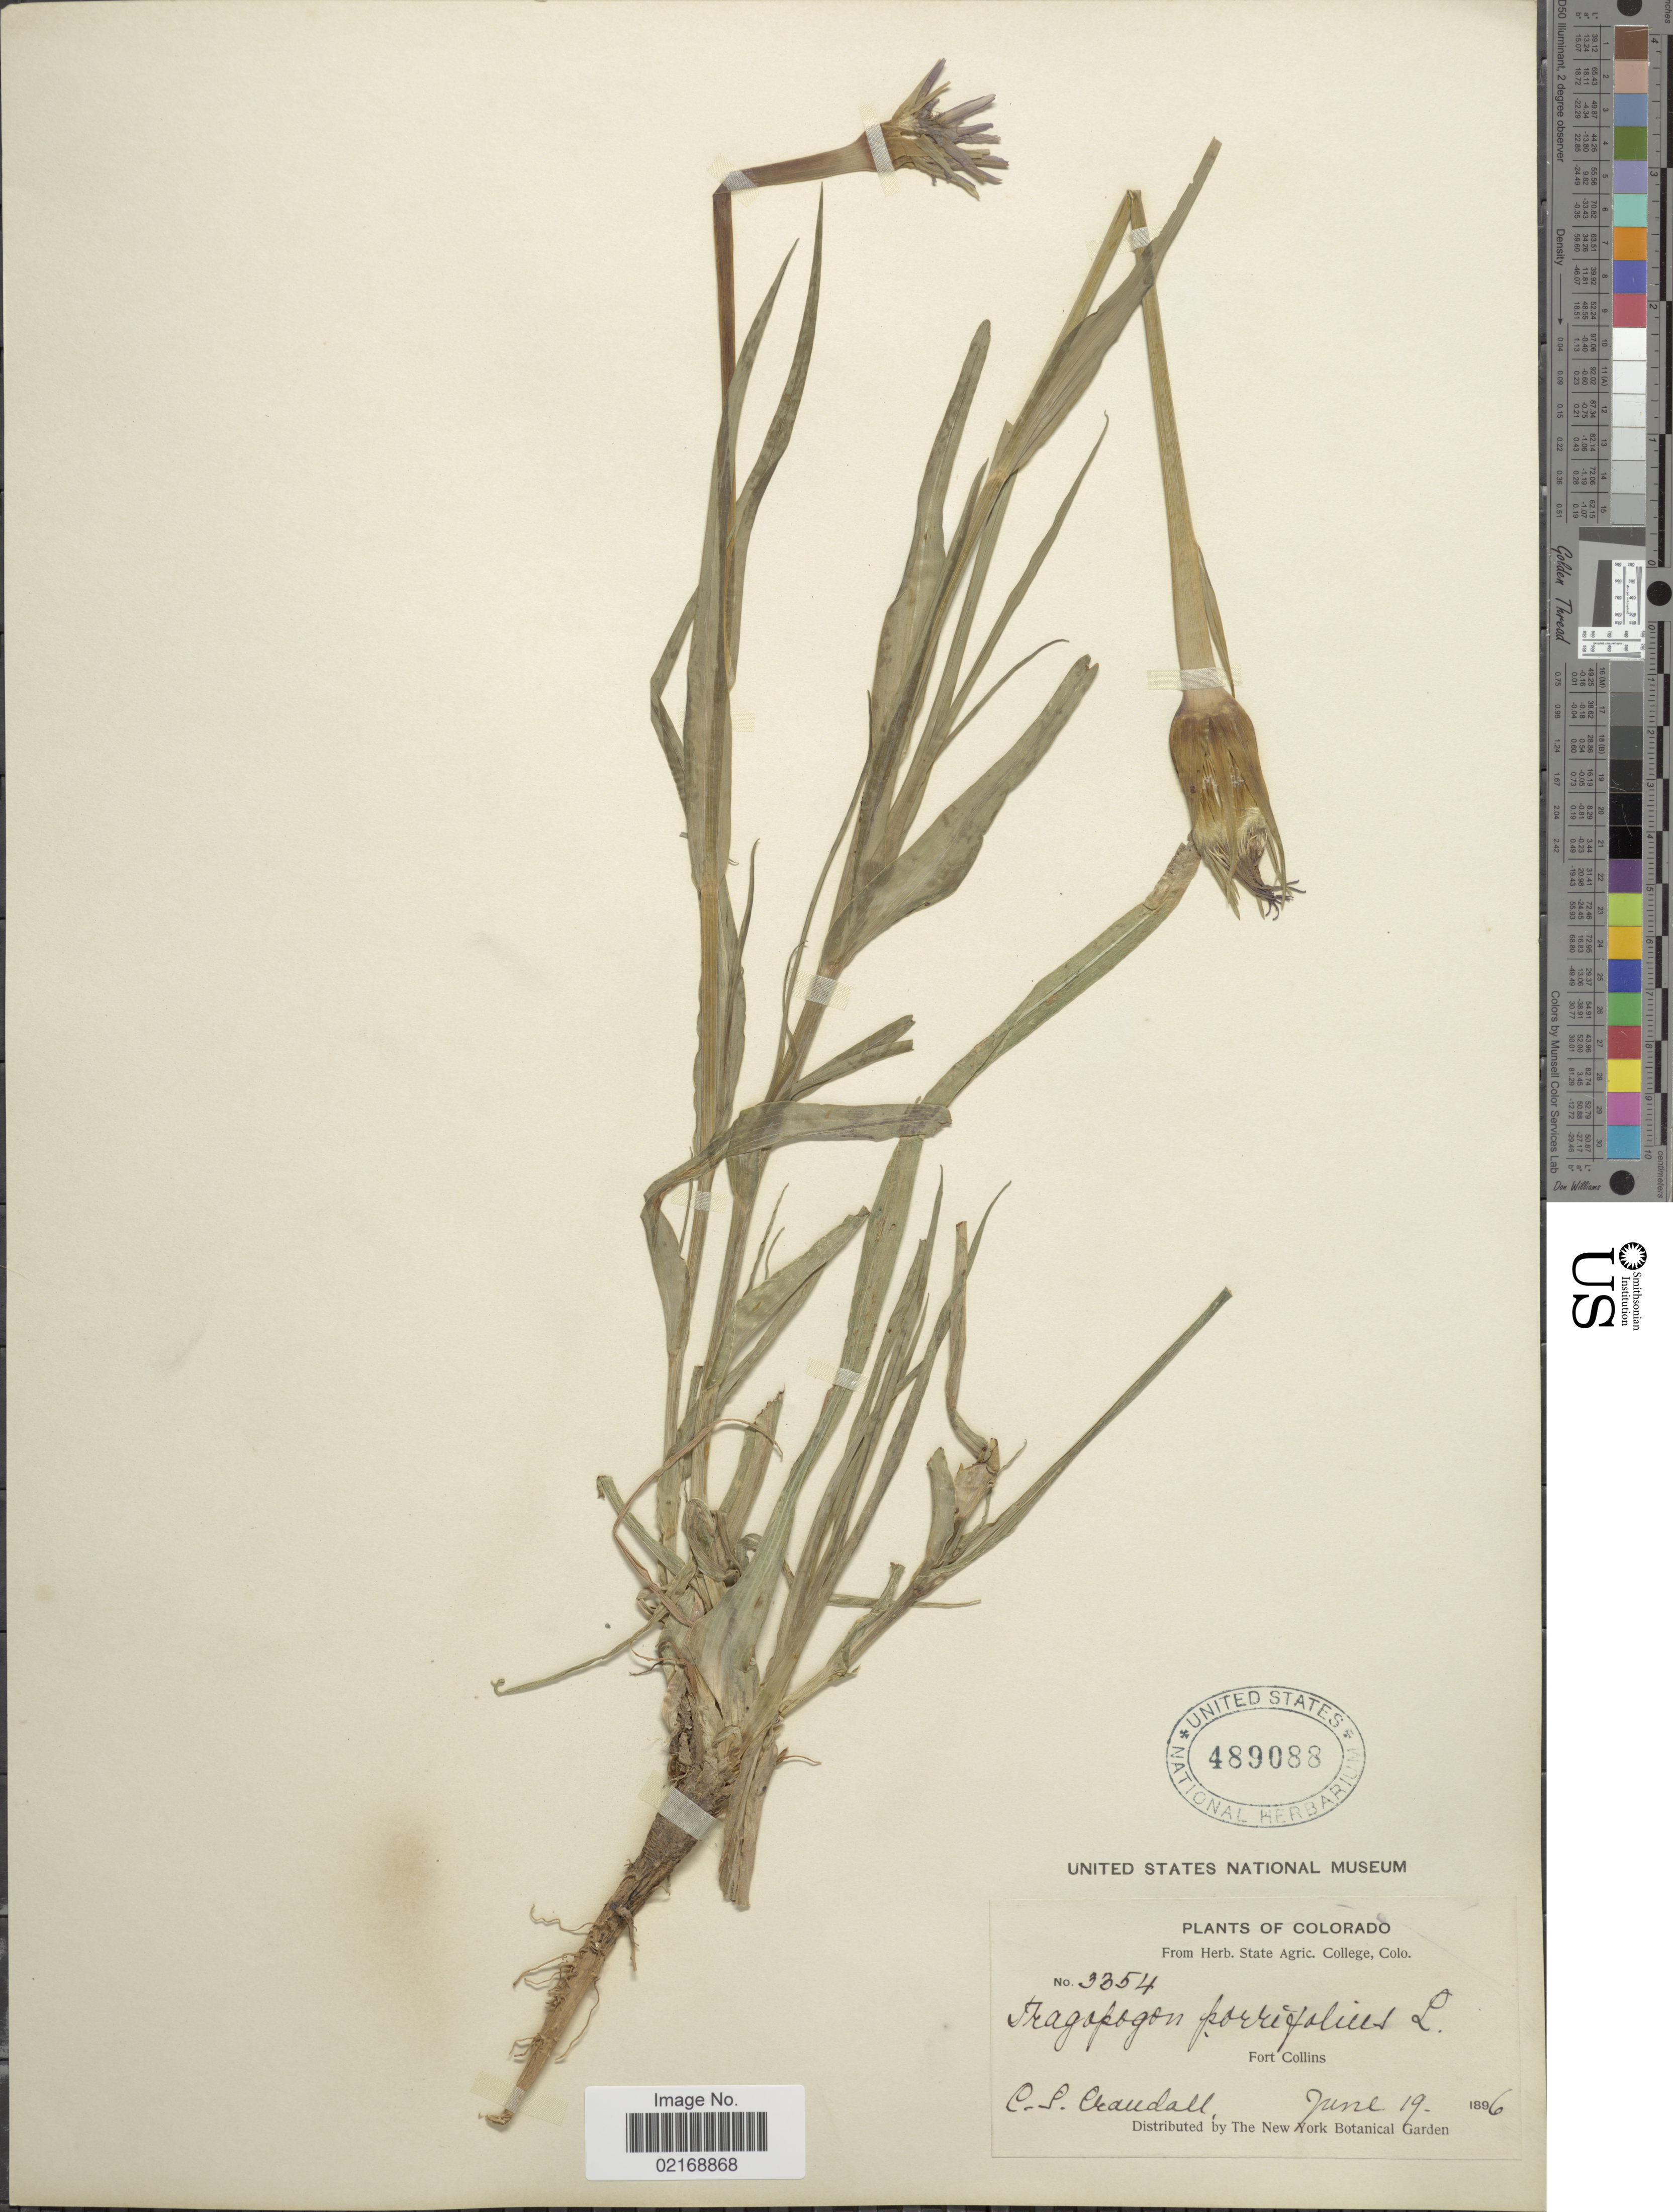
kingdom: Plantae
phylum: Tracheophyta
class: Magnoliopsida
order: Asterales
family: Asteraceae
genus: Tragopogon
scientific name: Tragopogon porrifolius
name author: L.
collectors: C. Crandall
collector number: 3354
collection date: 1896-06-19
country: United States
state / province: Colorado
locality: Fort Collins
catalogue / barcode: US 489088